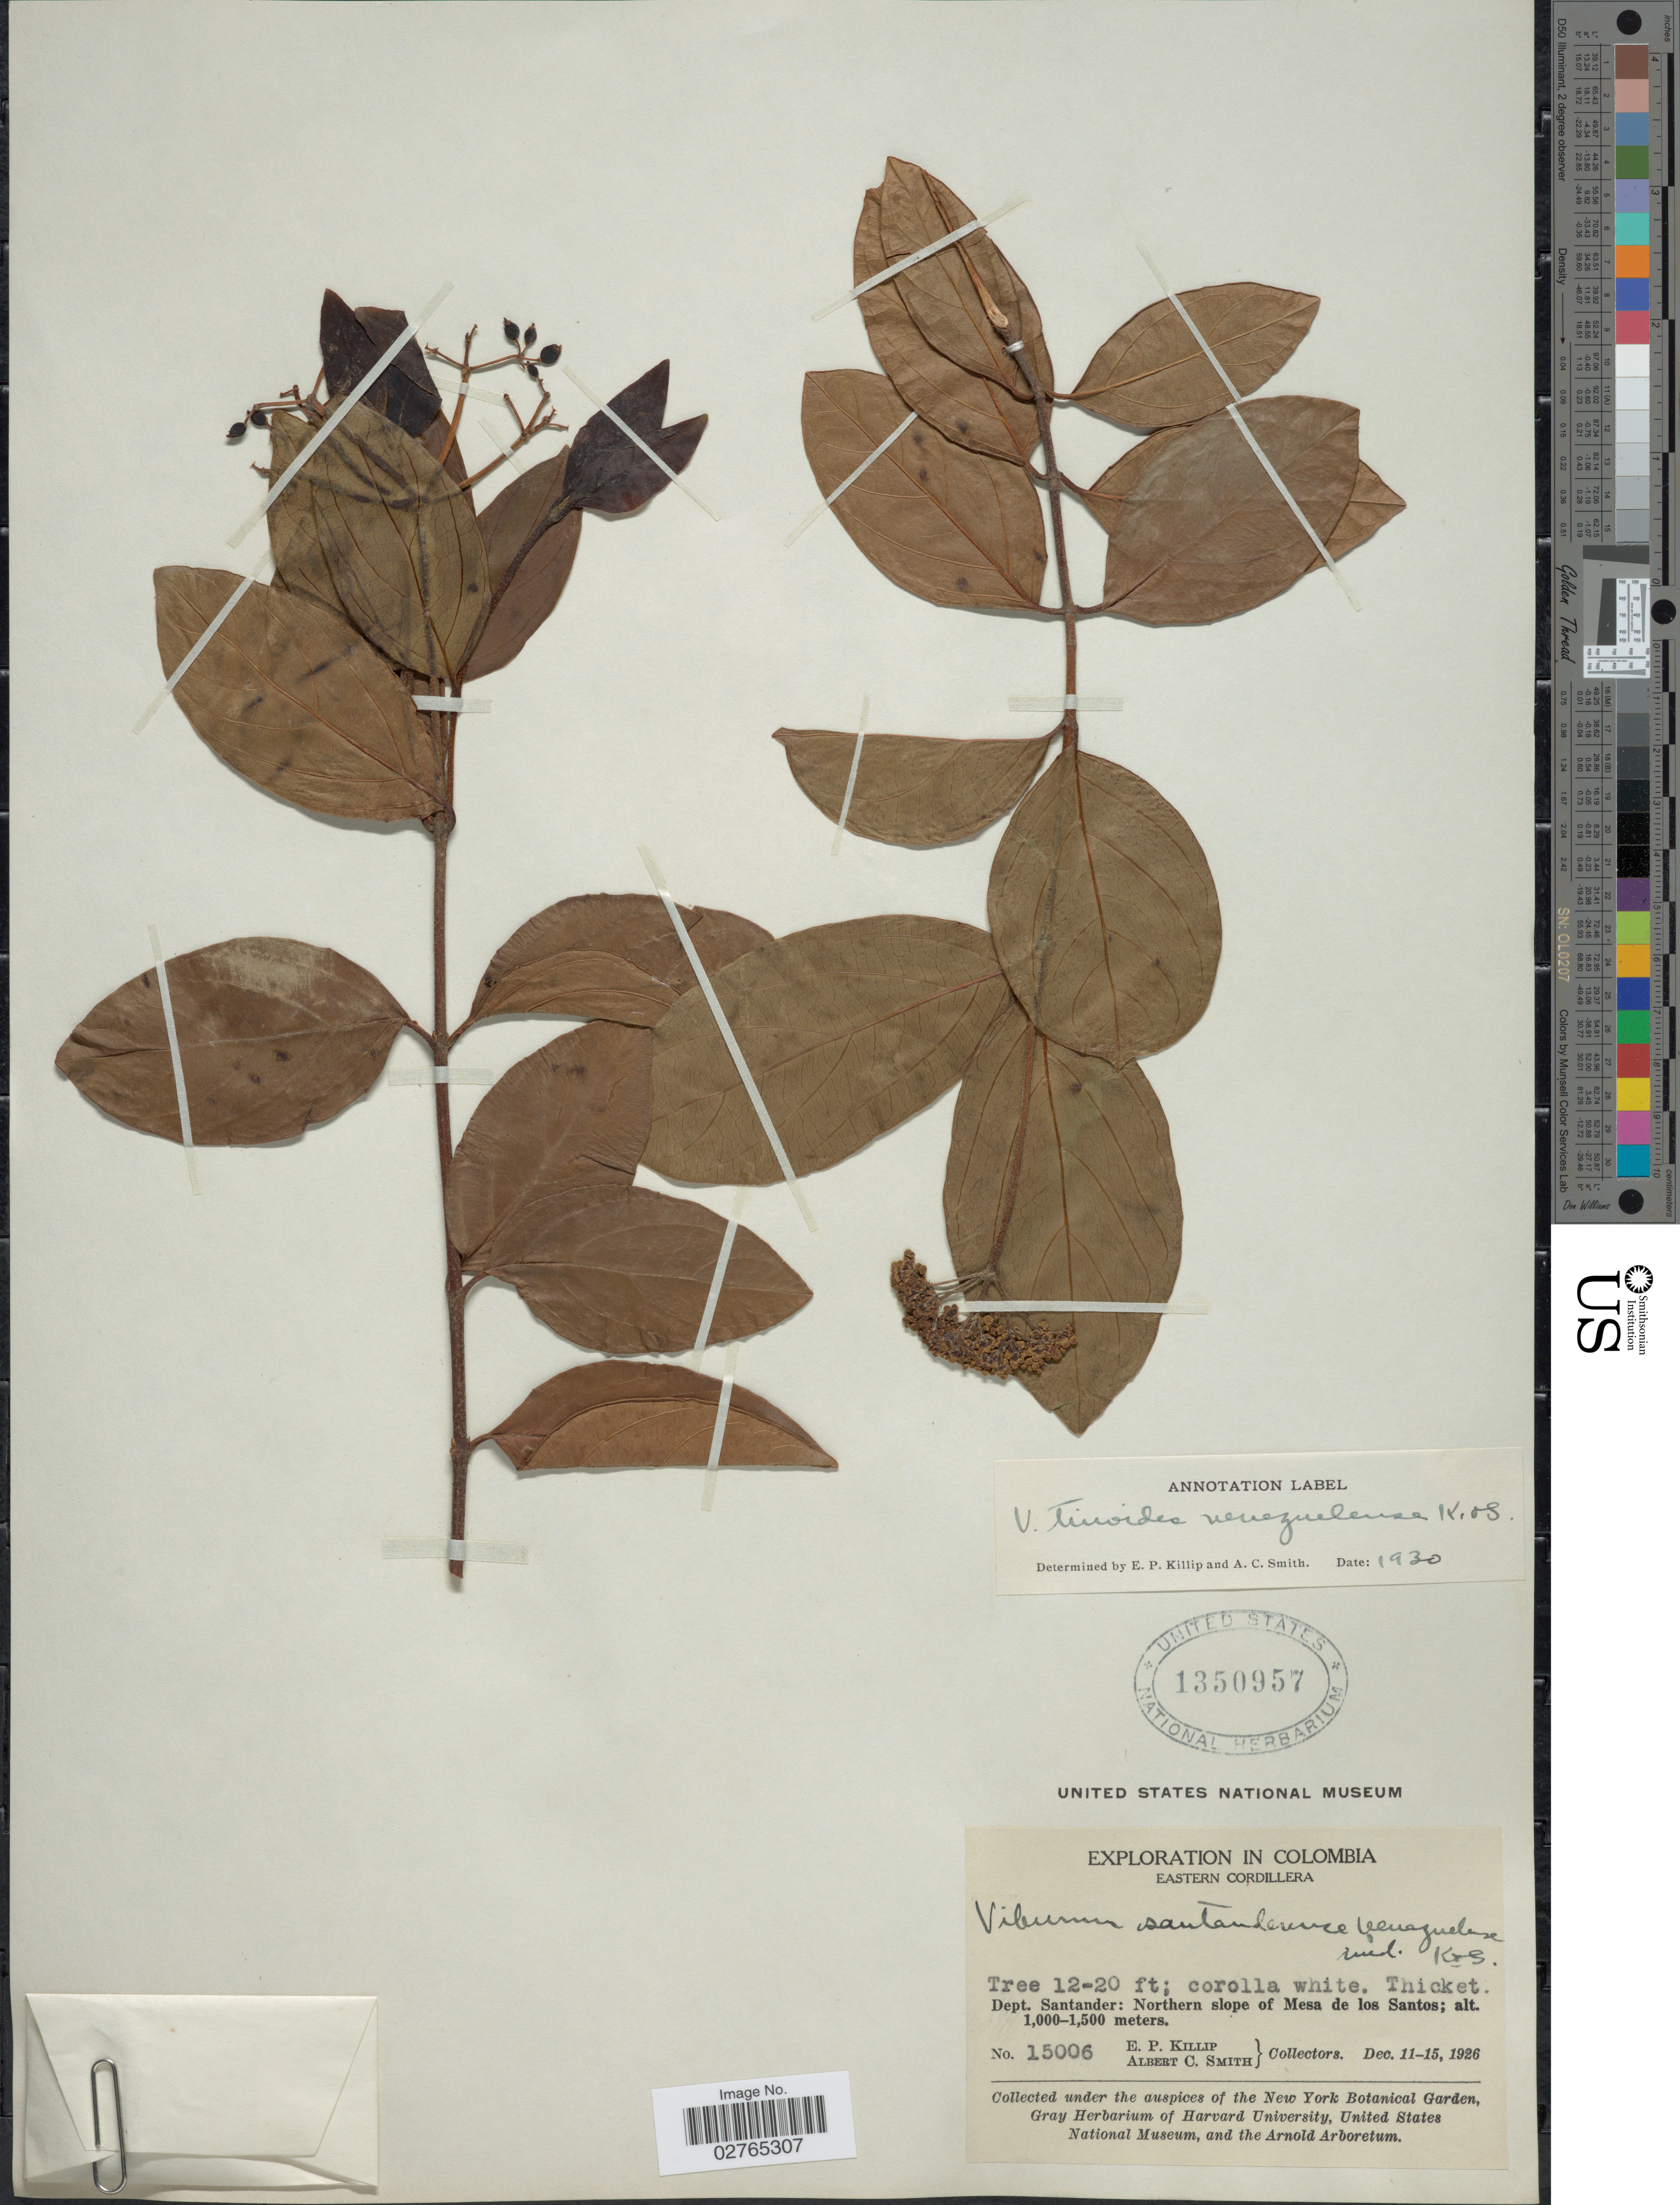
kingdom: Plantae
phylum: Tracheophyta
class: Magnoliopsida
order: Dipsacales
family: Viburnaceae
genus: Viburnum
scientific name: Viburnum tinoides var. venezuelense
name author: L. f.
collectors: E. P. Killip & A. C. Smith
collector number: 15006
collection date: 1926-12-11/1926-12-15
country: Colombia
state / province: Santander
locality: Eastern Cordillera. Dept. Santander: Northern slope of Mesa de los Santos.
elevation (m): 1000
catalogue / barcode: US 1350957